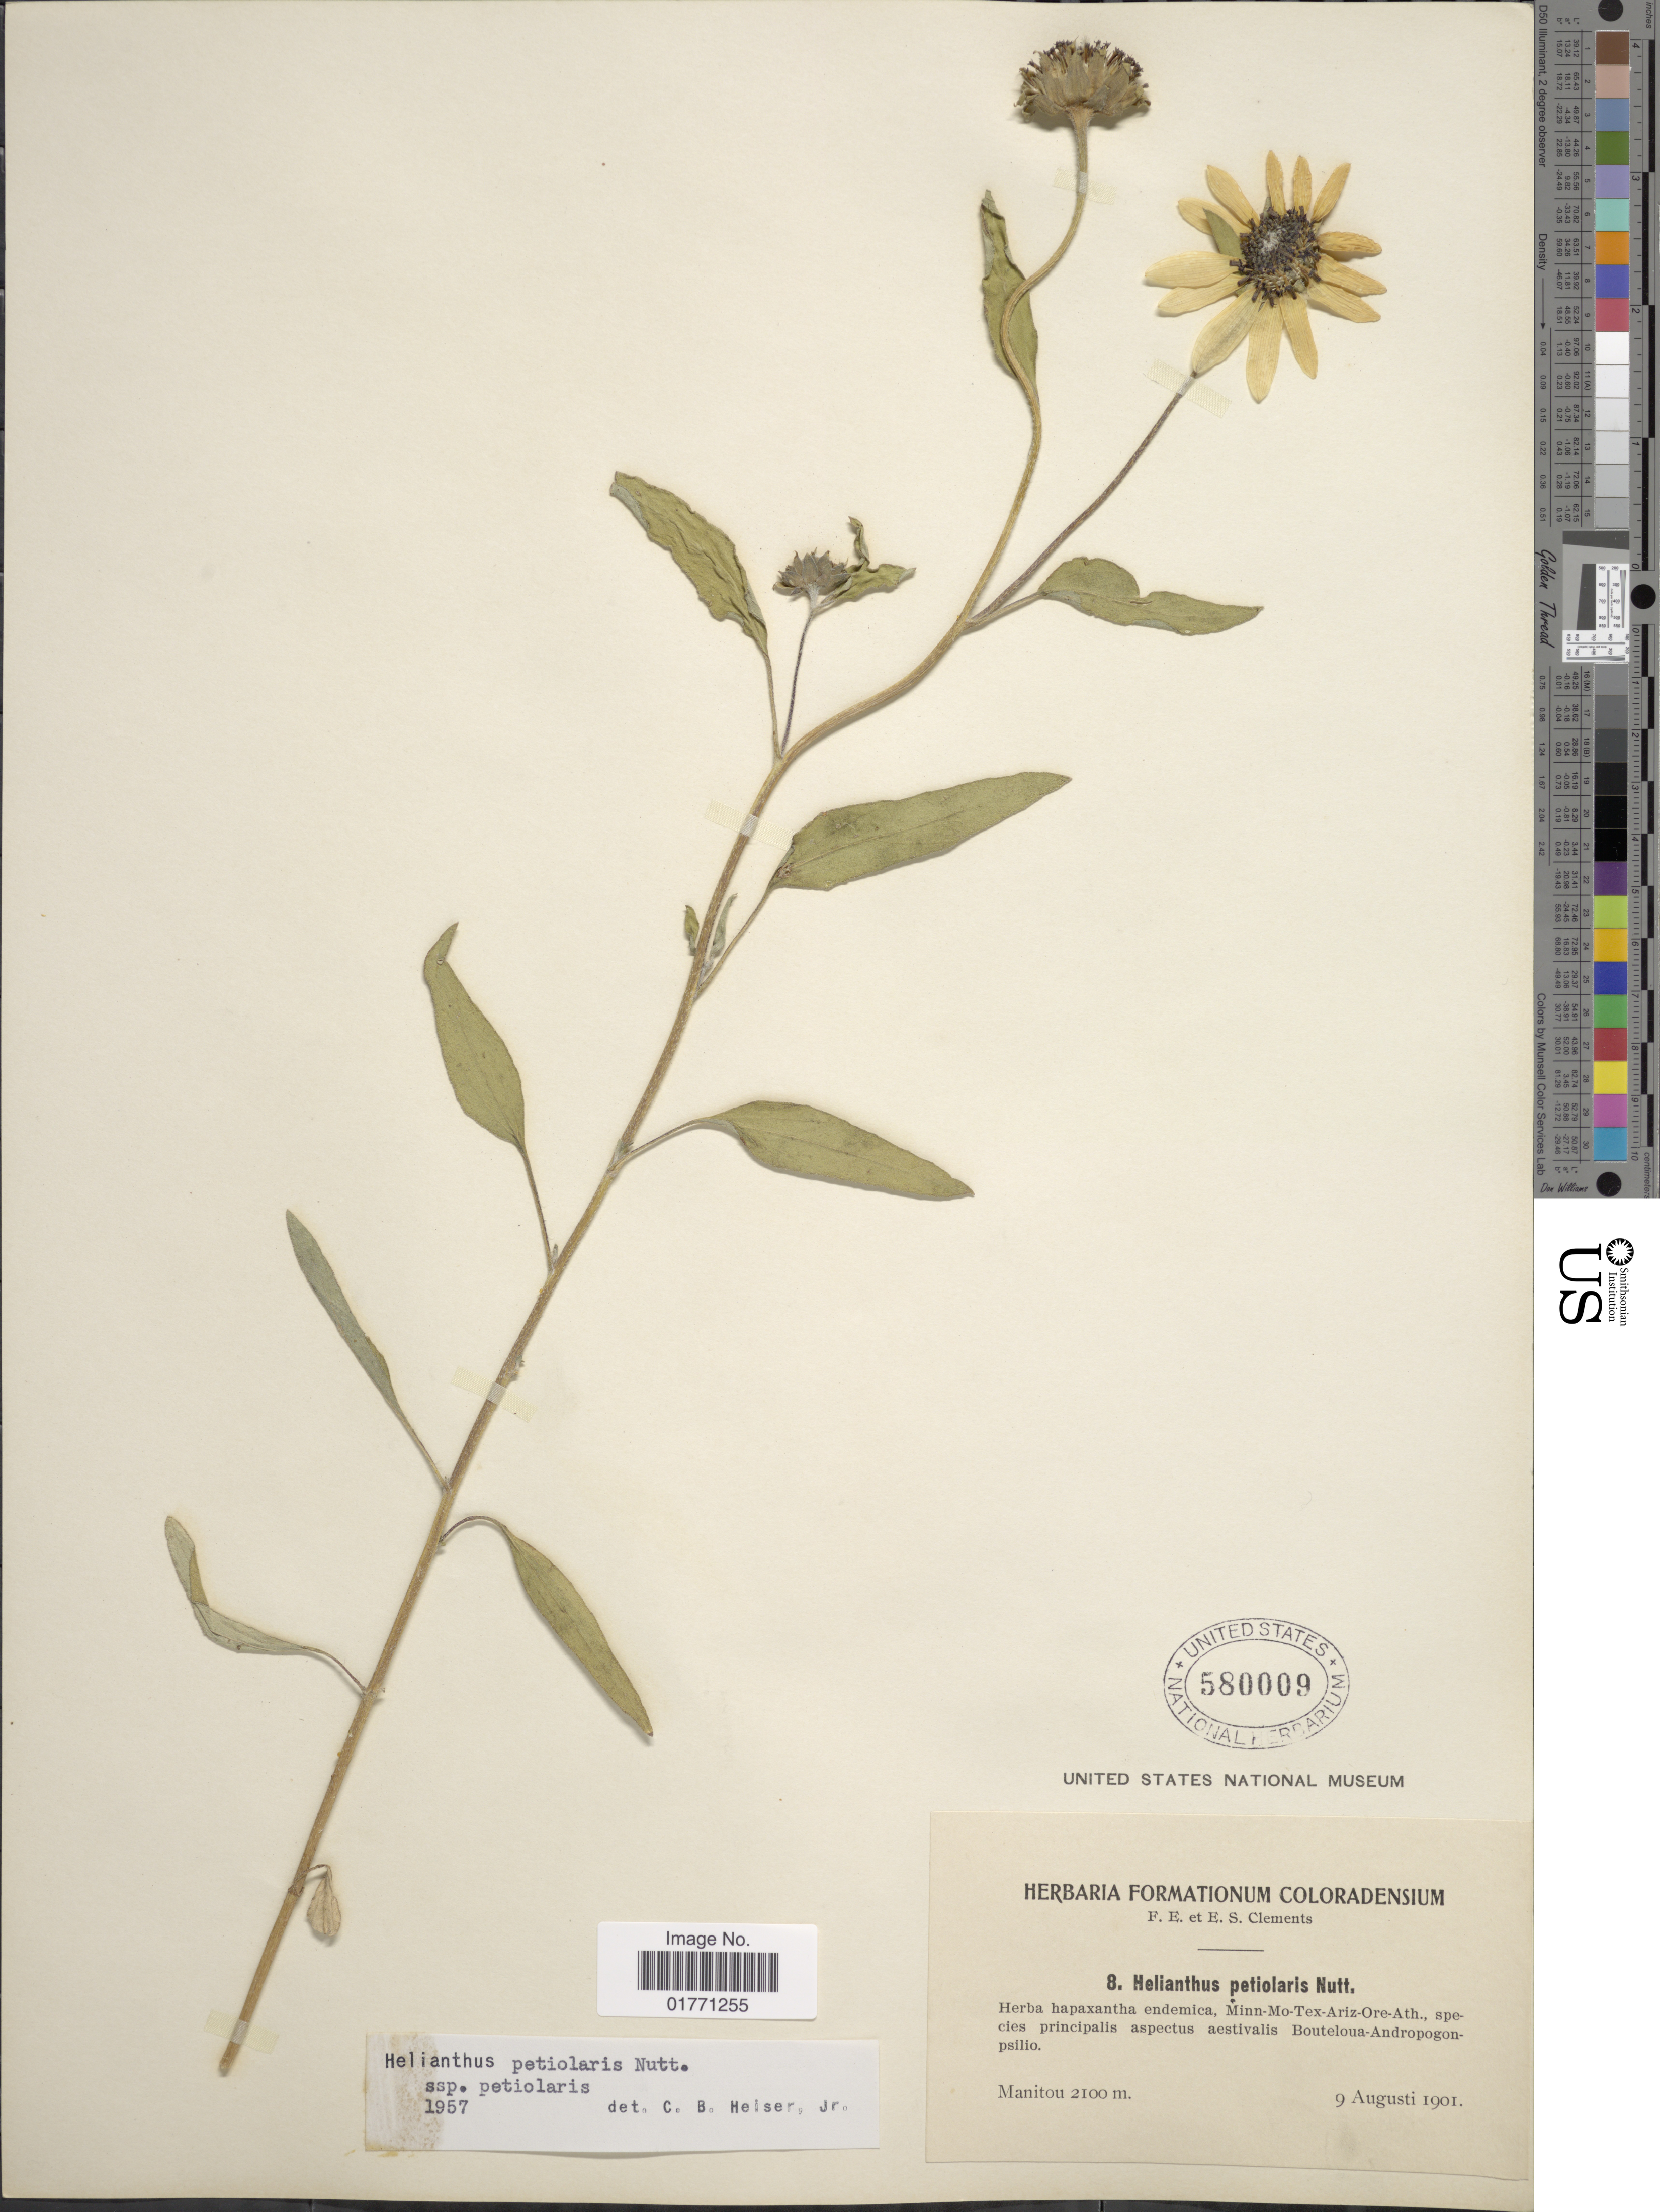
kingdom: Plantae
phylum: Tracheophyta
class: Magnoliopsida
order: Asterales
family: Asteraceae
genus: Helianthus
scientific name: Helianthus petiolaris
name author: Nutt.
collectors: F. E. Clements & E. S. Clements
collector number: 8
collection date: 1901-08-09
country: United States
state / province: Colorado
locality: Herba hapaxantha endemica, Minn-Mo-Tex-Ariz-Ore-Ath, Manitou.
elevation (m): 2100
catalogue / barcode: US 580009